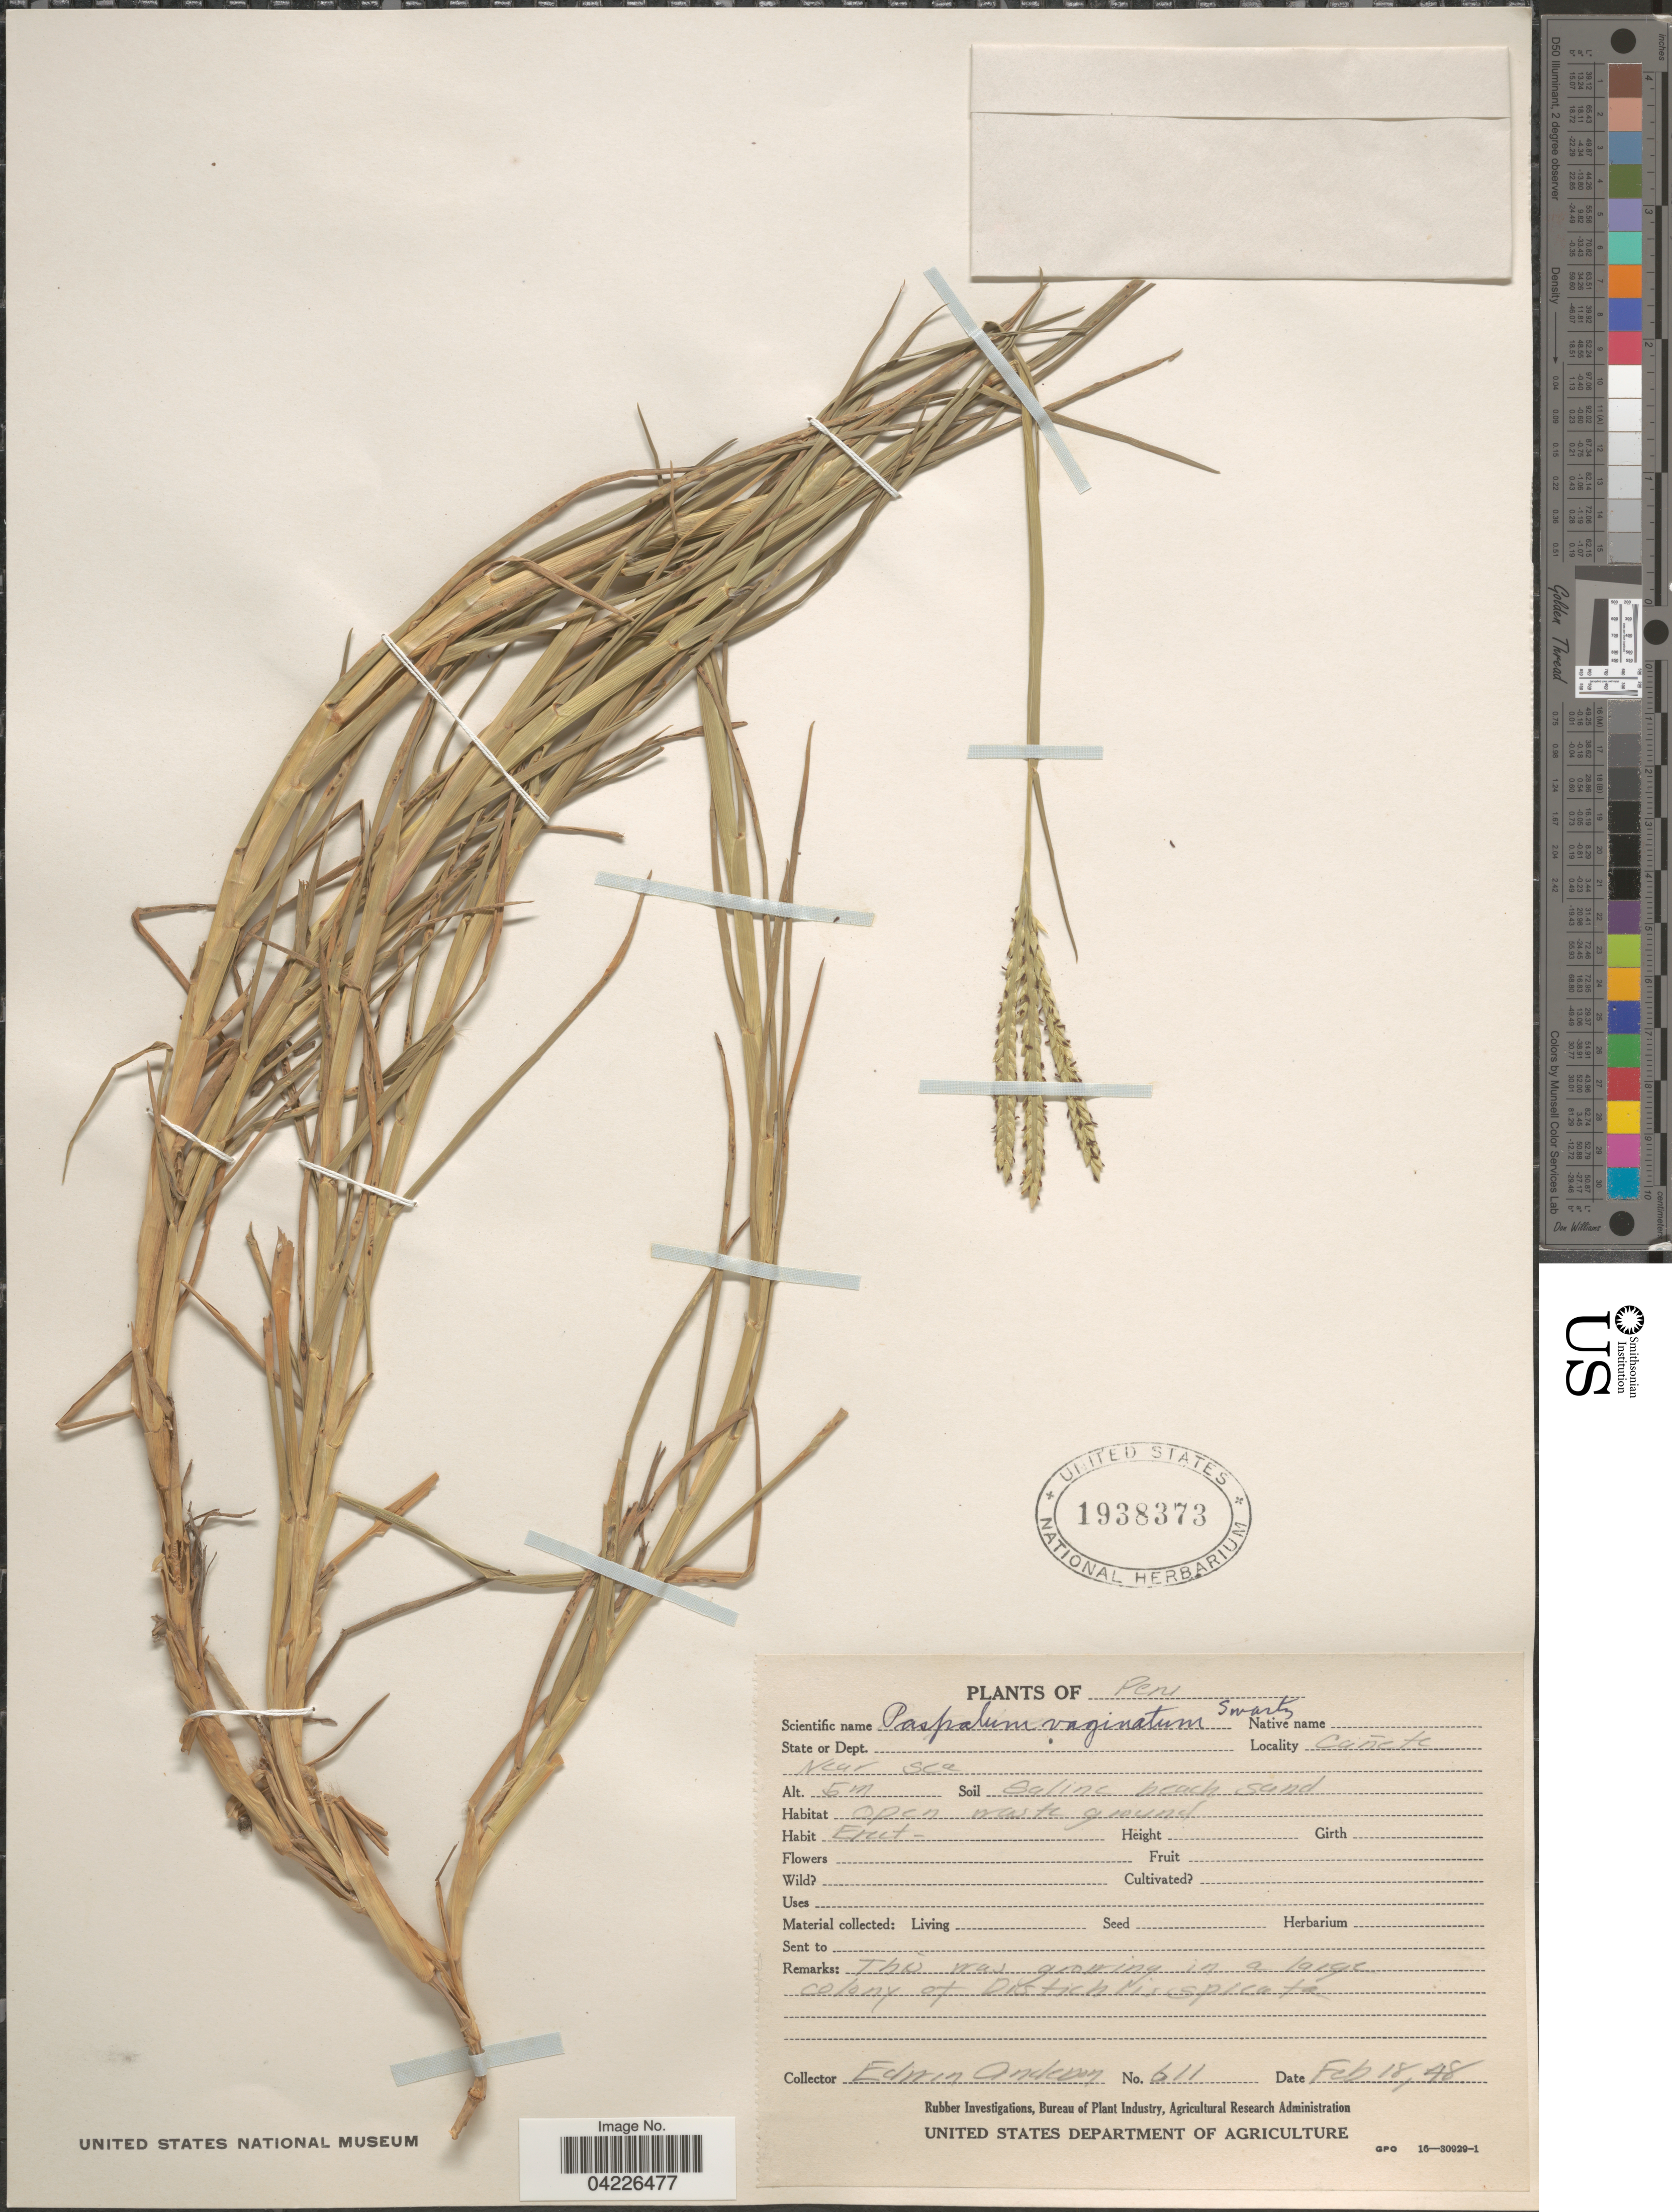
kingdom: Plantae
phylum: Tracheophyta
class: Liliopsida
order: Poales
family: Poaceae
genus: Paspalum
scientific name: Paspalum vaginatum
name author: Sw.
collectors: E. Anderson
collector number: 611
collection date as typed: Transcribed d/m/y: 18/2/48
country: Peru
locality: Cañete. Near sea.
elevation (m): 5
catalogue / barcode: US 1938373